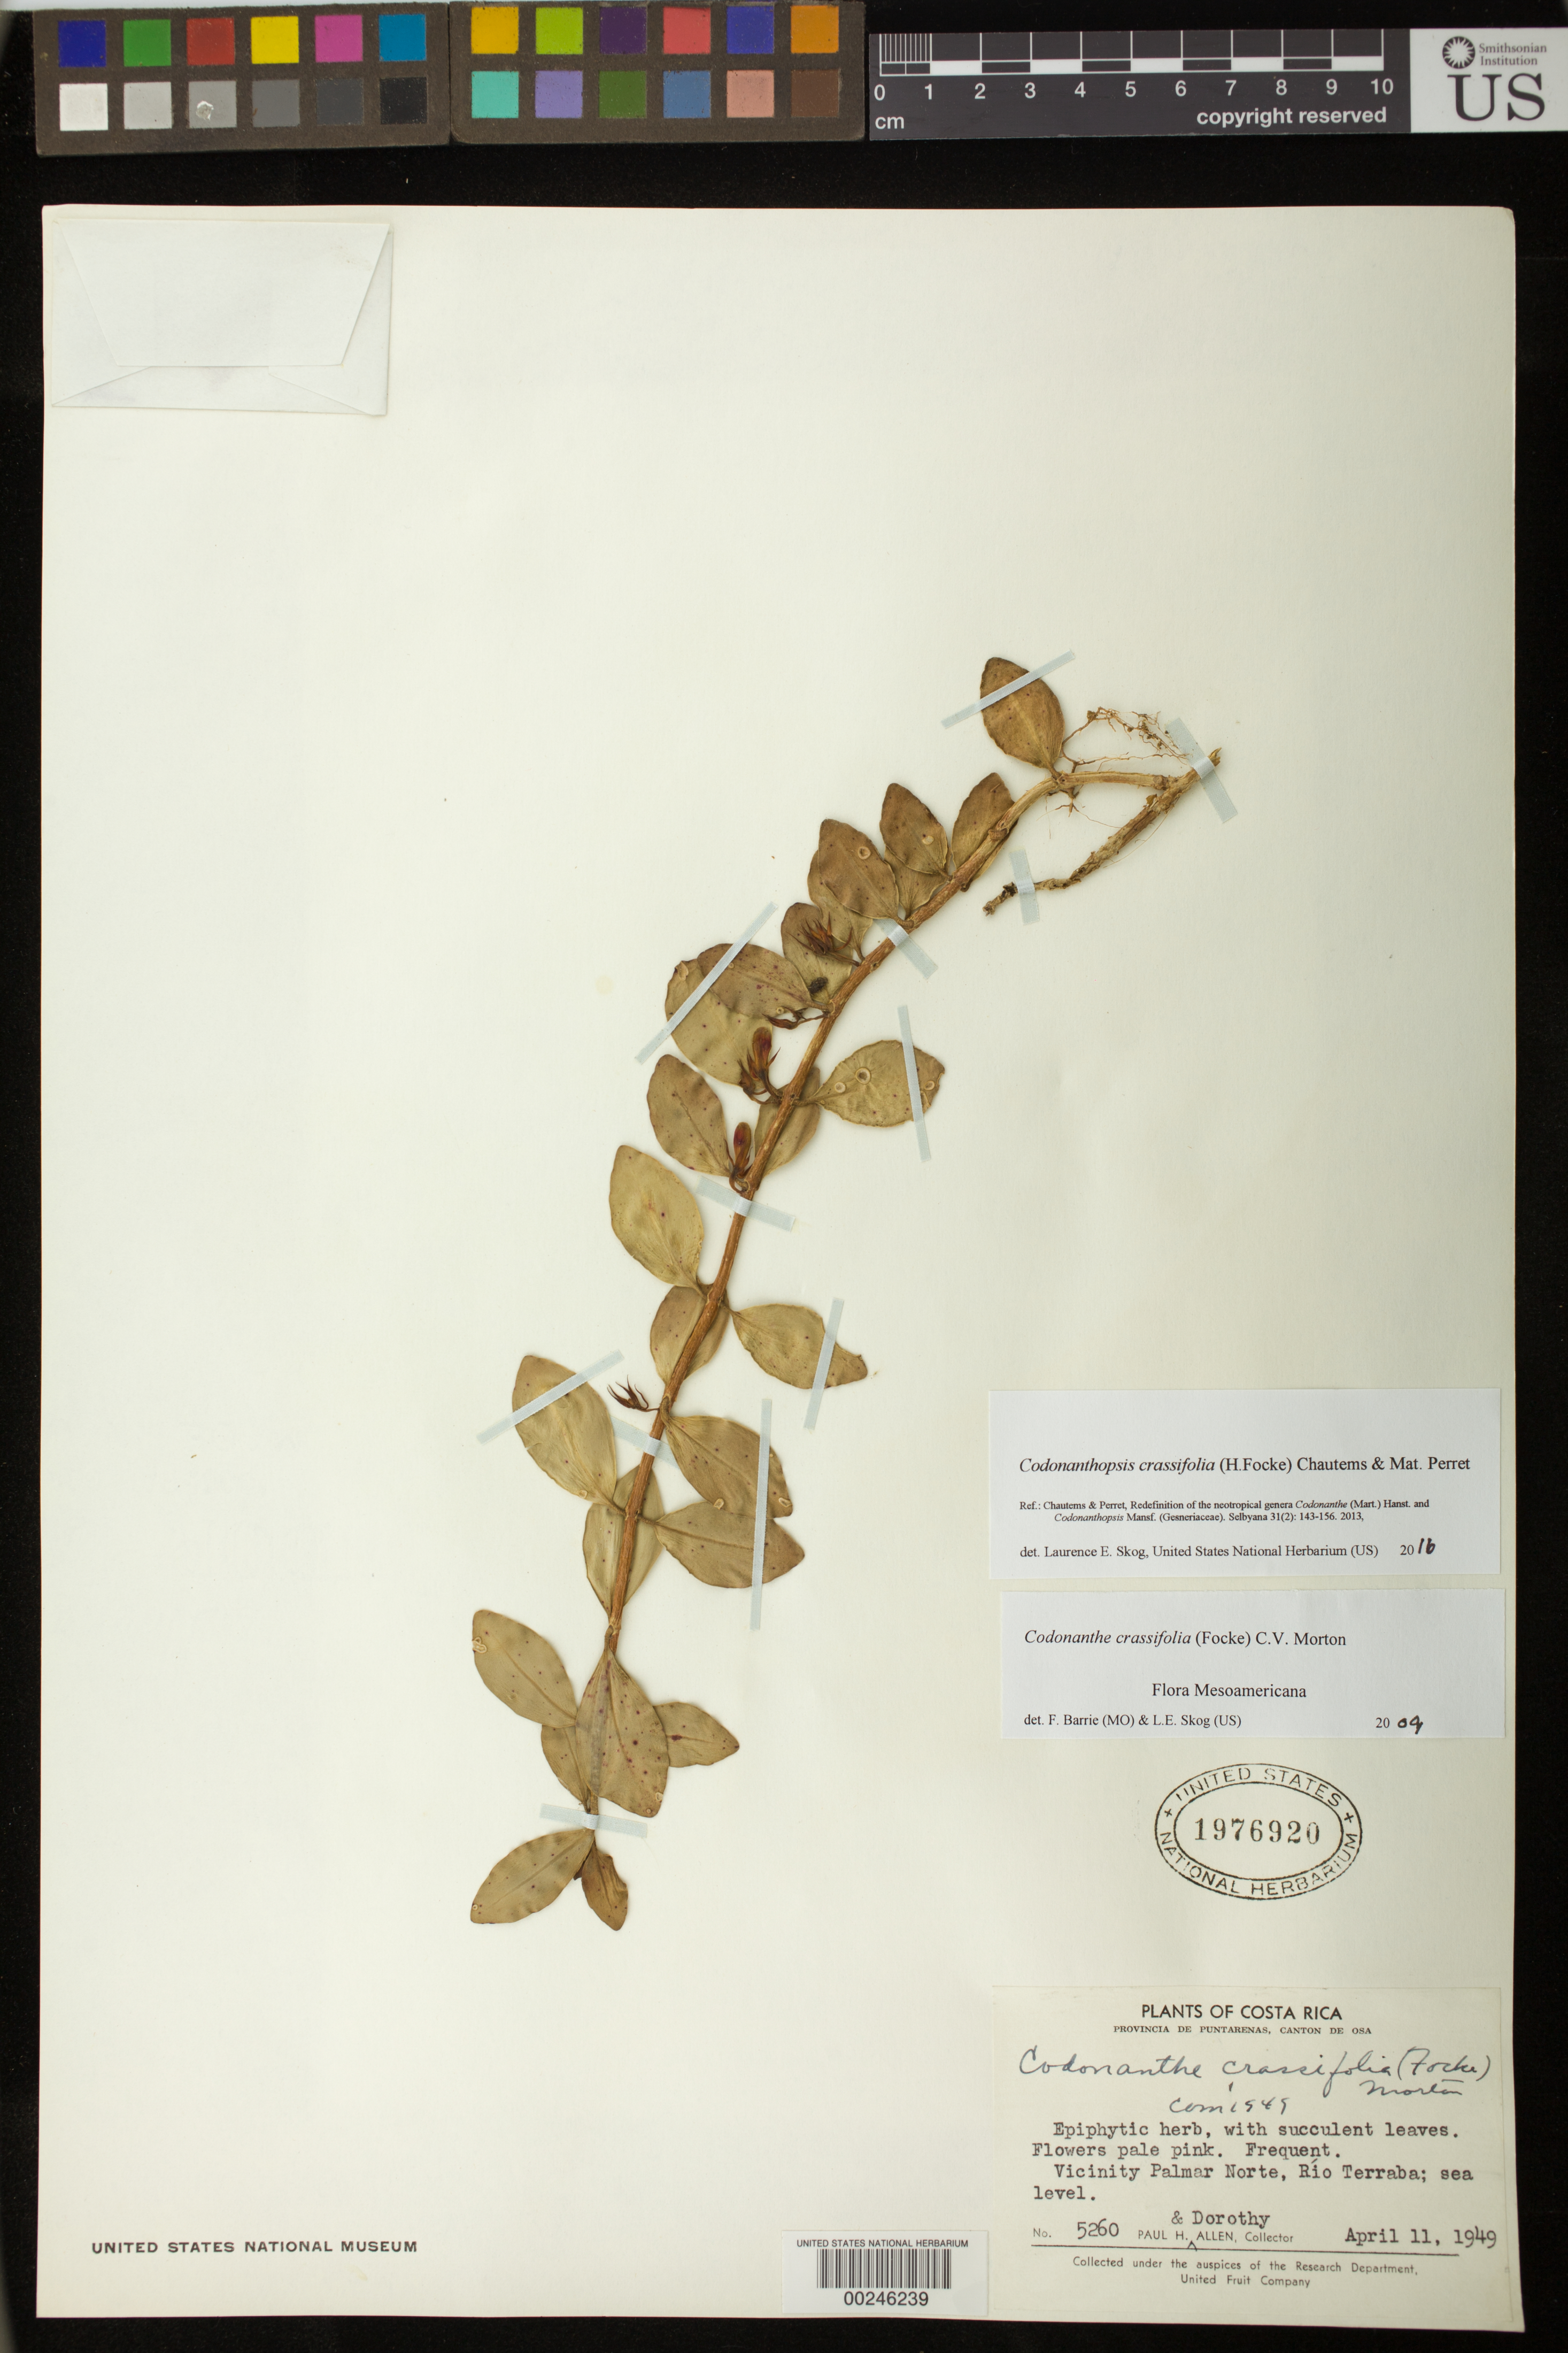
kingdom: Plantae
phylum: Tracheophyta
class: Magnoliopsida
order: Lamiales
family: Gesneriaceae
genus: Codonanthopsis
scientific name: Codonanthopsis crassifolia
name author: (H. Focke) Chautems & Mat.Perret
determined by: Skog, Laurence E.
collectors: P. H. Allen & D. Allen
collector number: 5260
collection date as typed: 11 Apr 1949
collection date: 1949-04-11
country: Costa Rica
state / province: Puntarenas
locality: Canton de Osa, vicinity Palmar Norte, Rio Terraba, sea level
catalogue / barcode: US 1976920